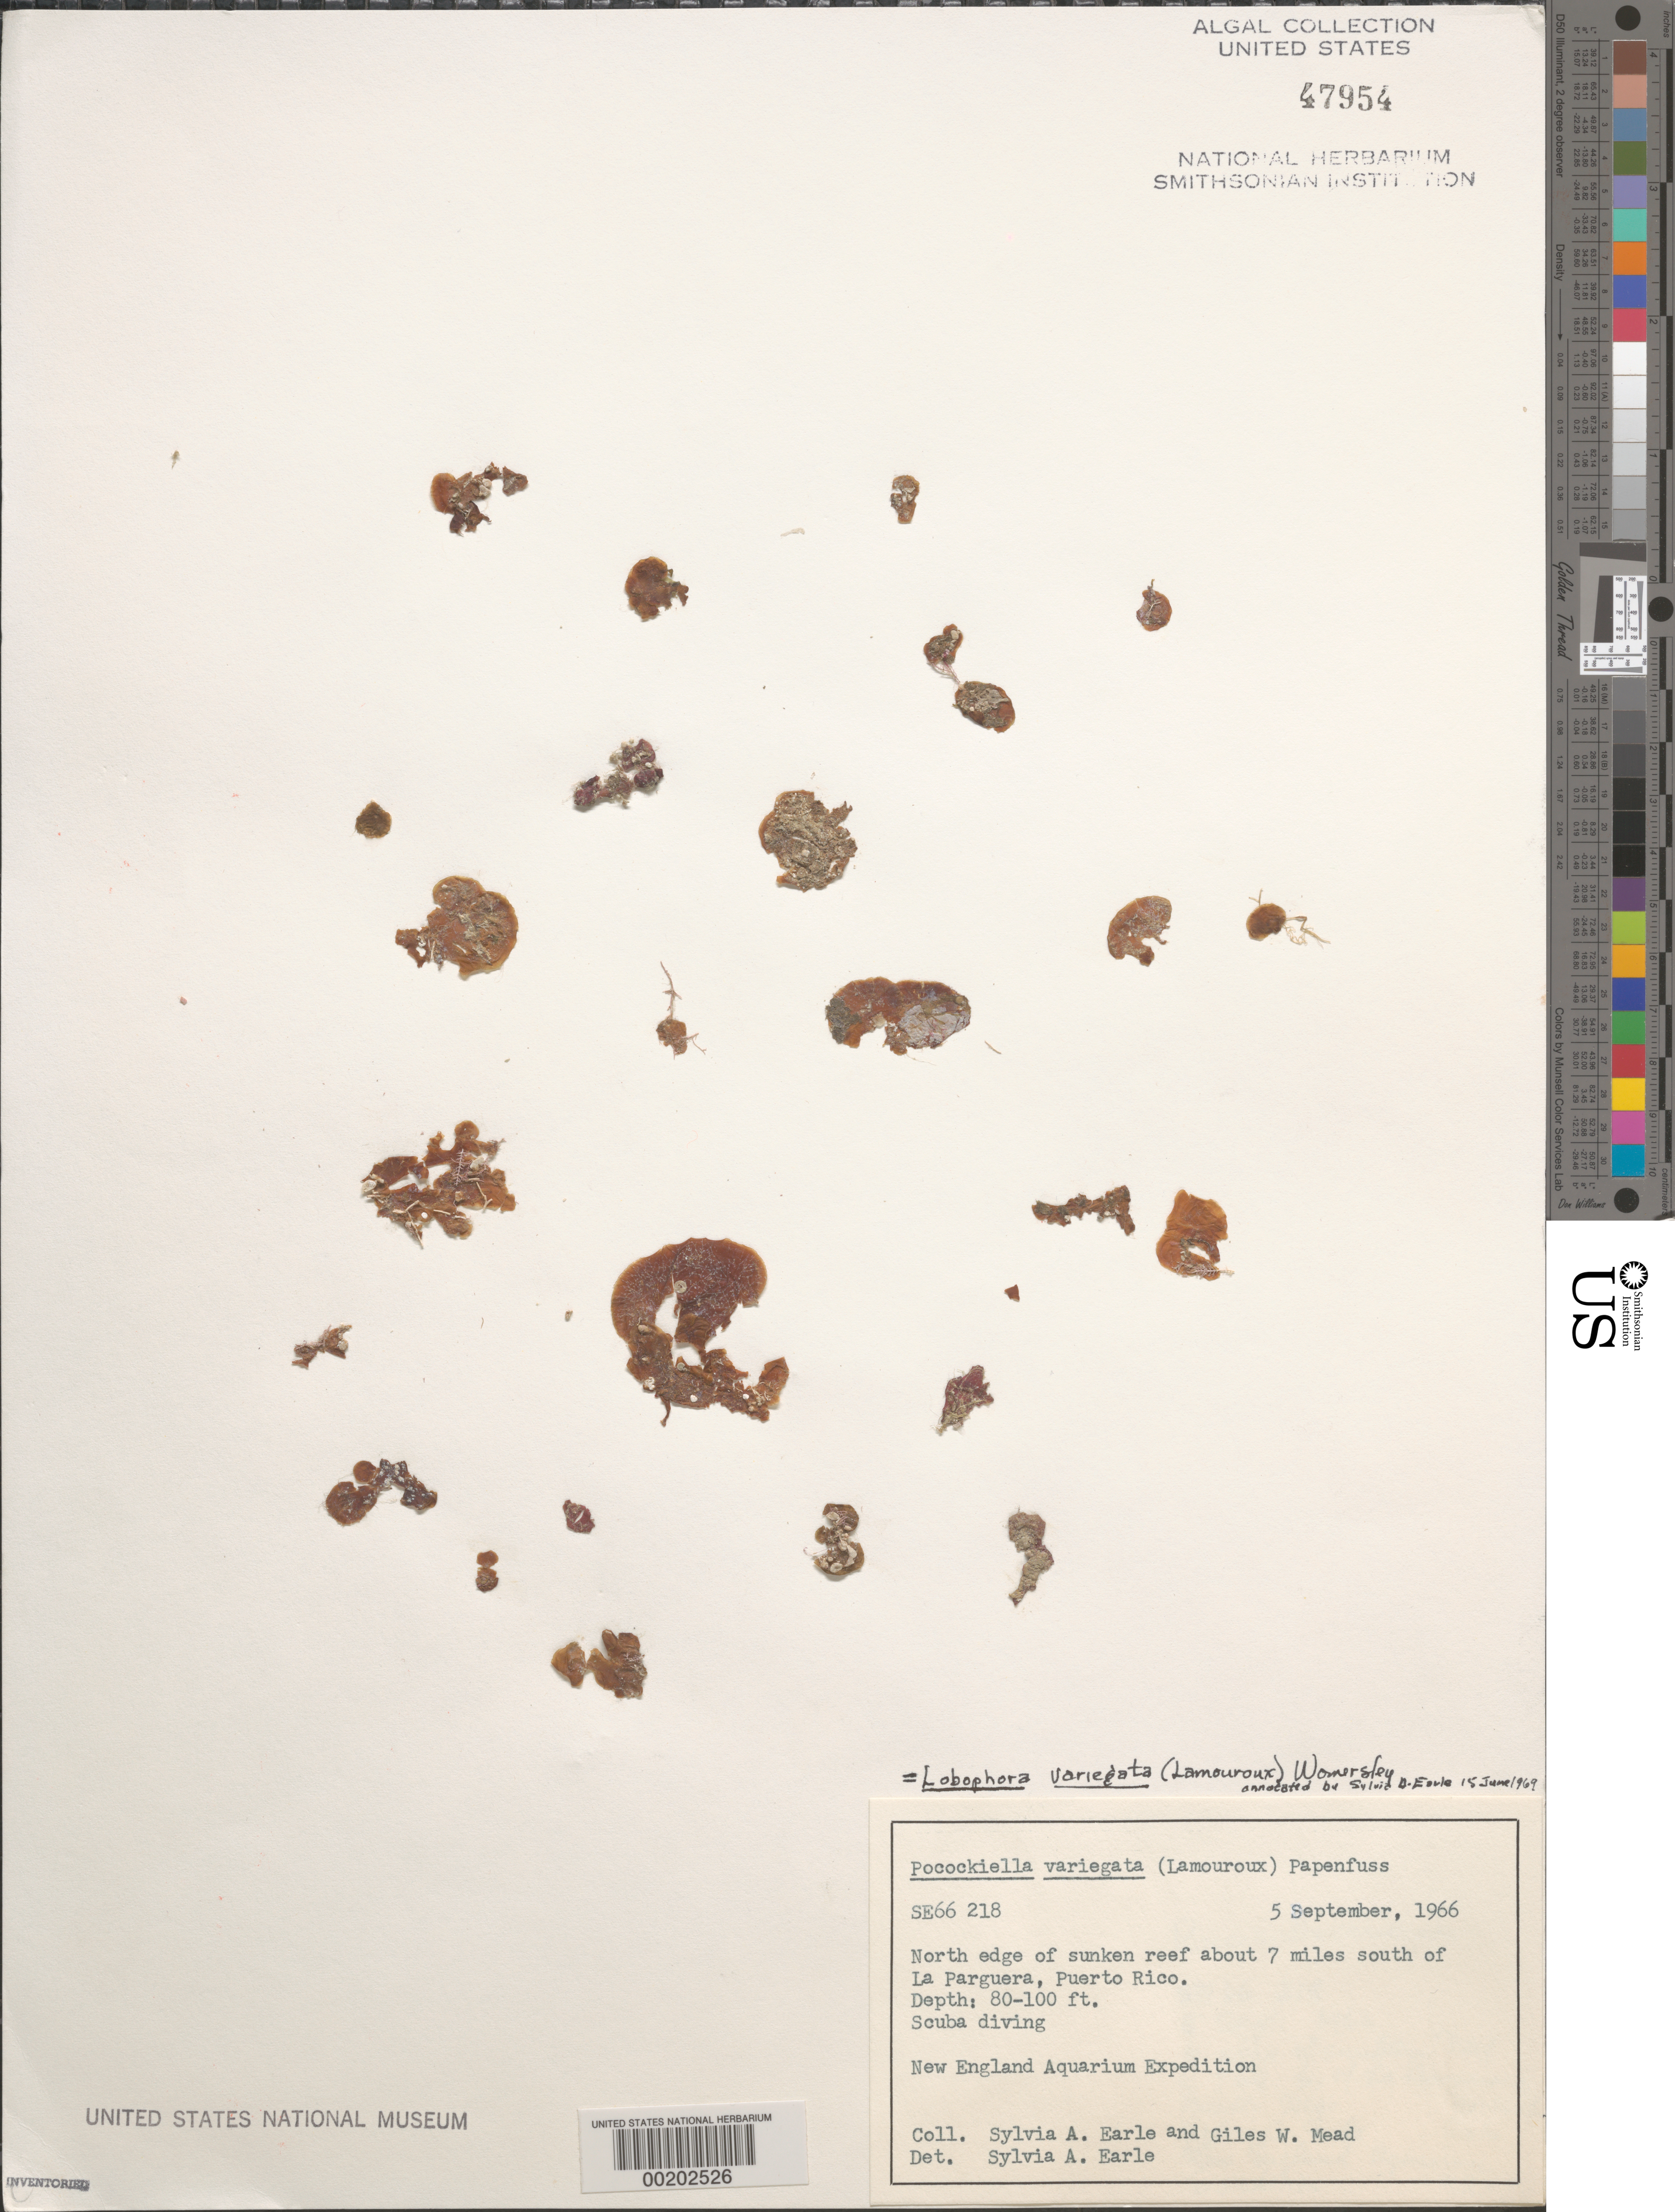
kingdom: Chromista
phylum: Ochrophyta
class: Phaeophyceae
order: Dictyotales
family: Dictyotaceae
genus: Lobophora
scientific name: Lobophora variegata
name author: (J.V.Lamouroux) Womersley & E.C. Oliveira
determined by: Earle, S. A.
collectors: S. A. Earle & G. W. Mead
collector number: Se 66218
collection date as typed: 05 Sep 1966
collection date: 1966-09-05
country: Puerto Rico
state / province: Lajas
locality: Reef ca. 7 miles south of La Parguera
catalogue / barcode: US 47954